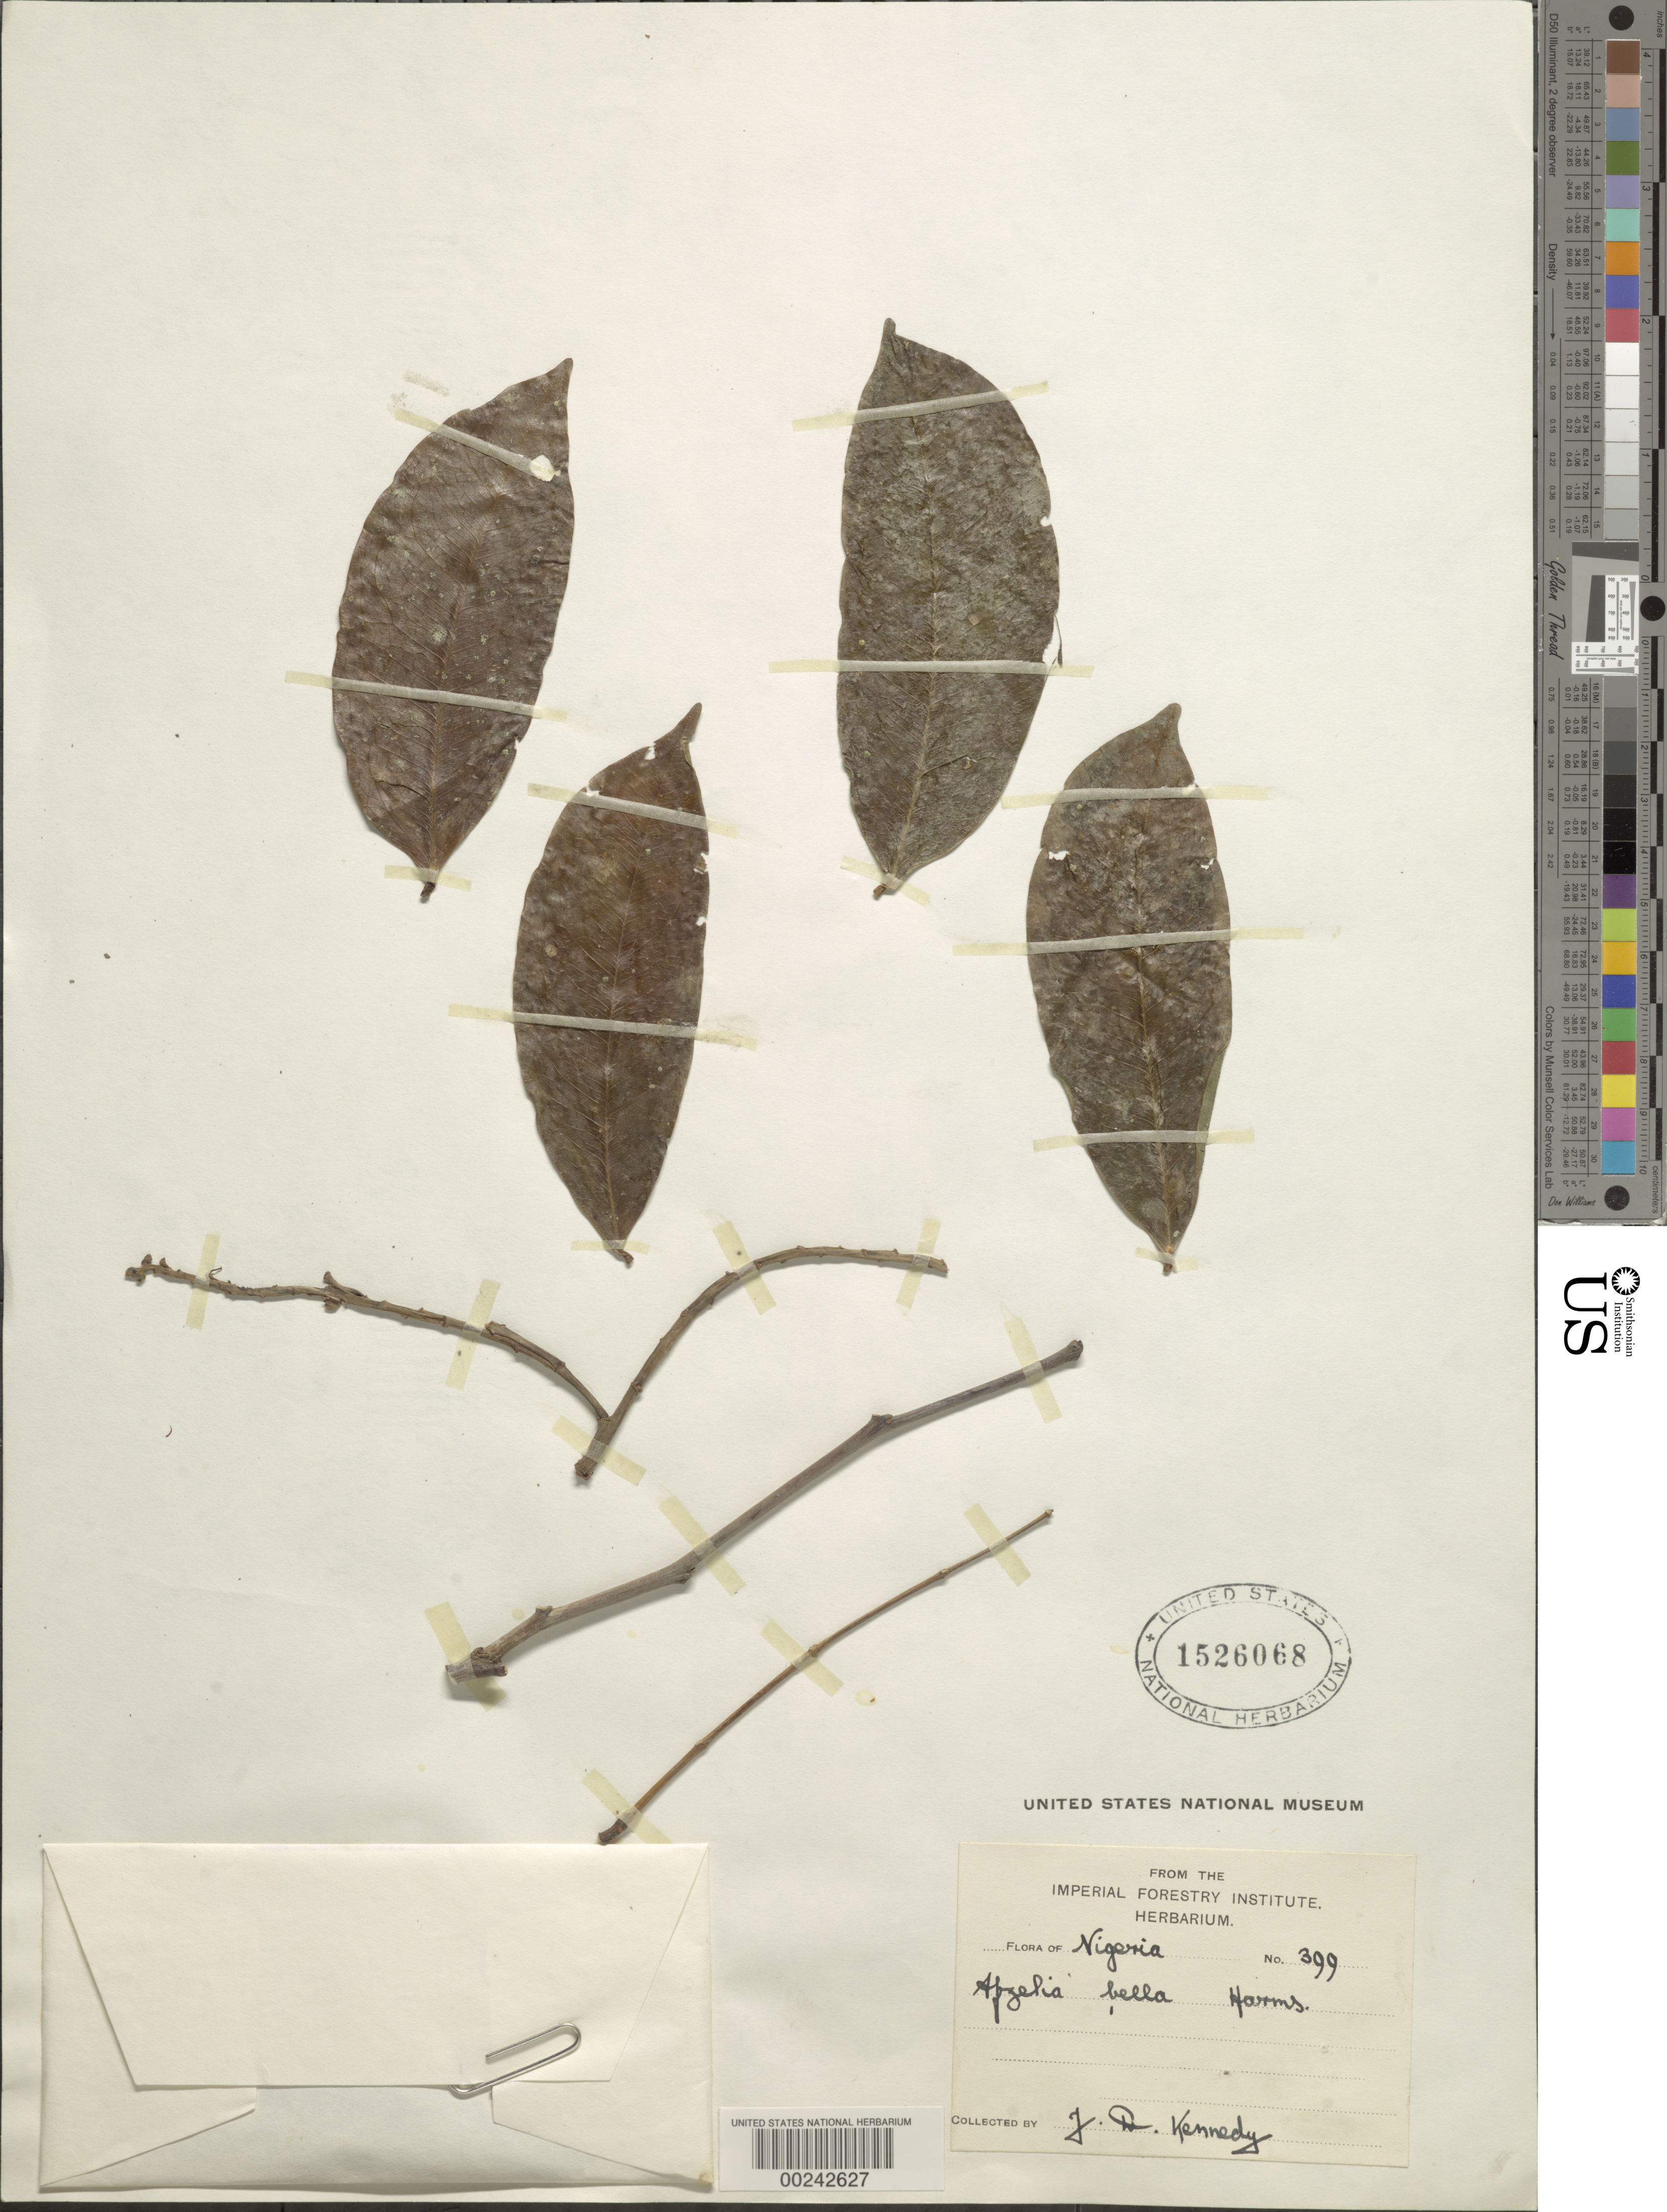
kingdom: Plantae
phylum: Tracheophyta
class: Magnoliopsida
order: Fabales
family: Fabaceae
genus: Afzelia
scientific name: Afzelia bella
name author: Harms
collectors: J. D. Kennedy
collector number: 399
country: Nigeria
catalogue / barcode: US 1526068